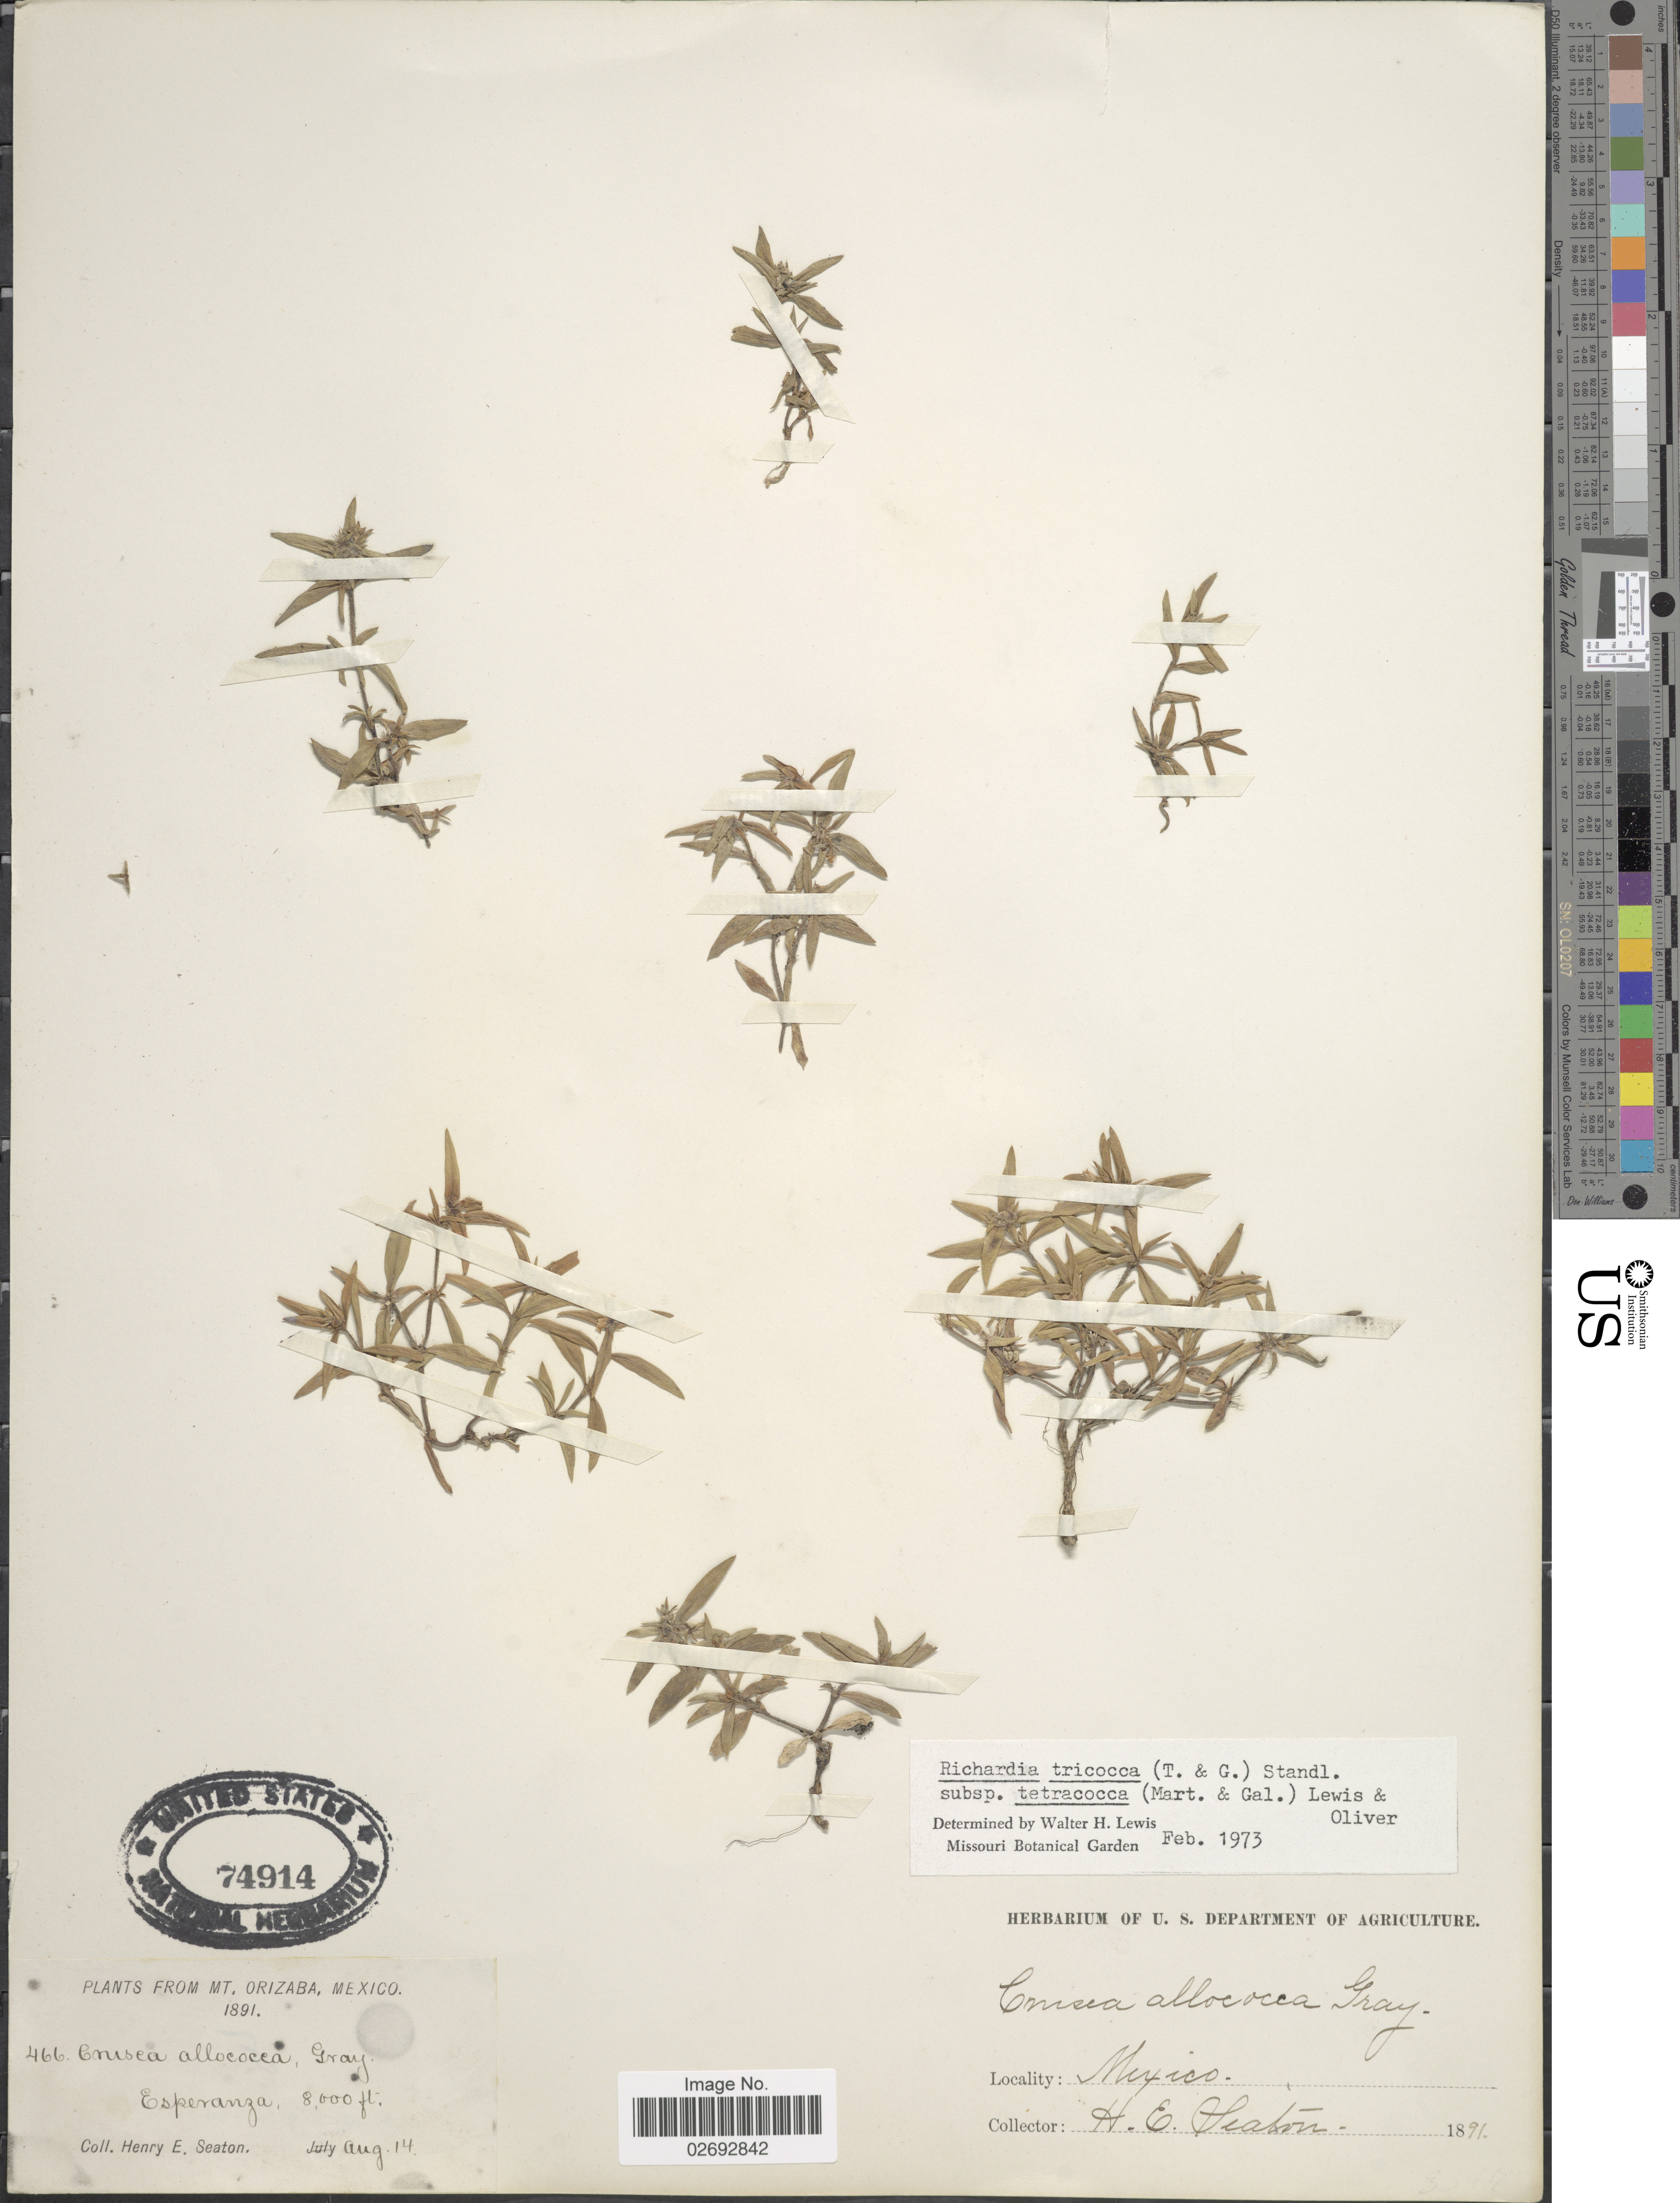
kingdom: Plantae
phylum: Tracheophyta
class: Magnoliopsida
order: Gentianales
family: Rubiaceae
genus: Richardia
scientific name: Richardia tricocca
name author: (Torr.) Standl.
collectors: H. E. Seaton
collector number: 466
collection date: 1891-08-14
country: Mexico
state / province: Veracruz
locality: Mt. Orizaba, Esperanza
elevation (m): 2438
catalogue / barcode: US 74914